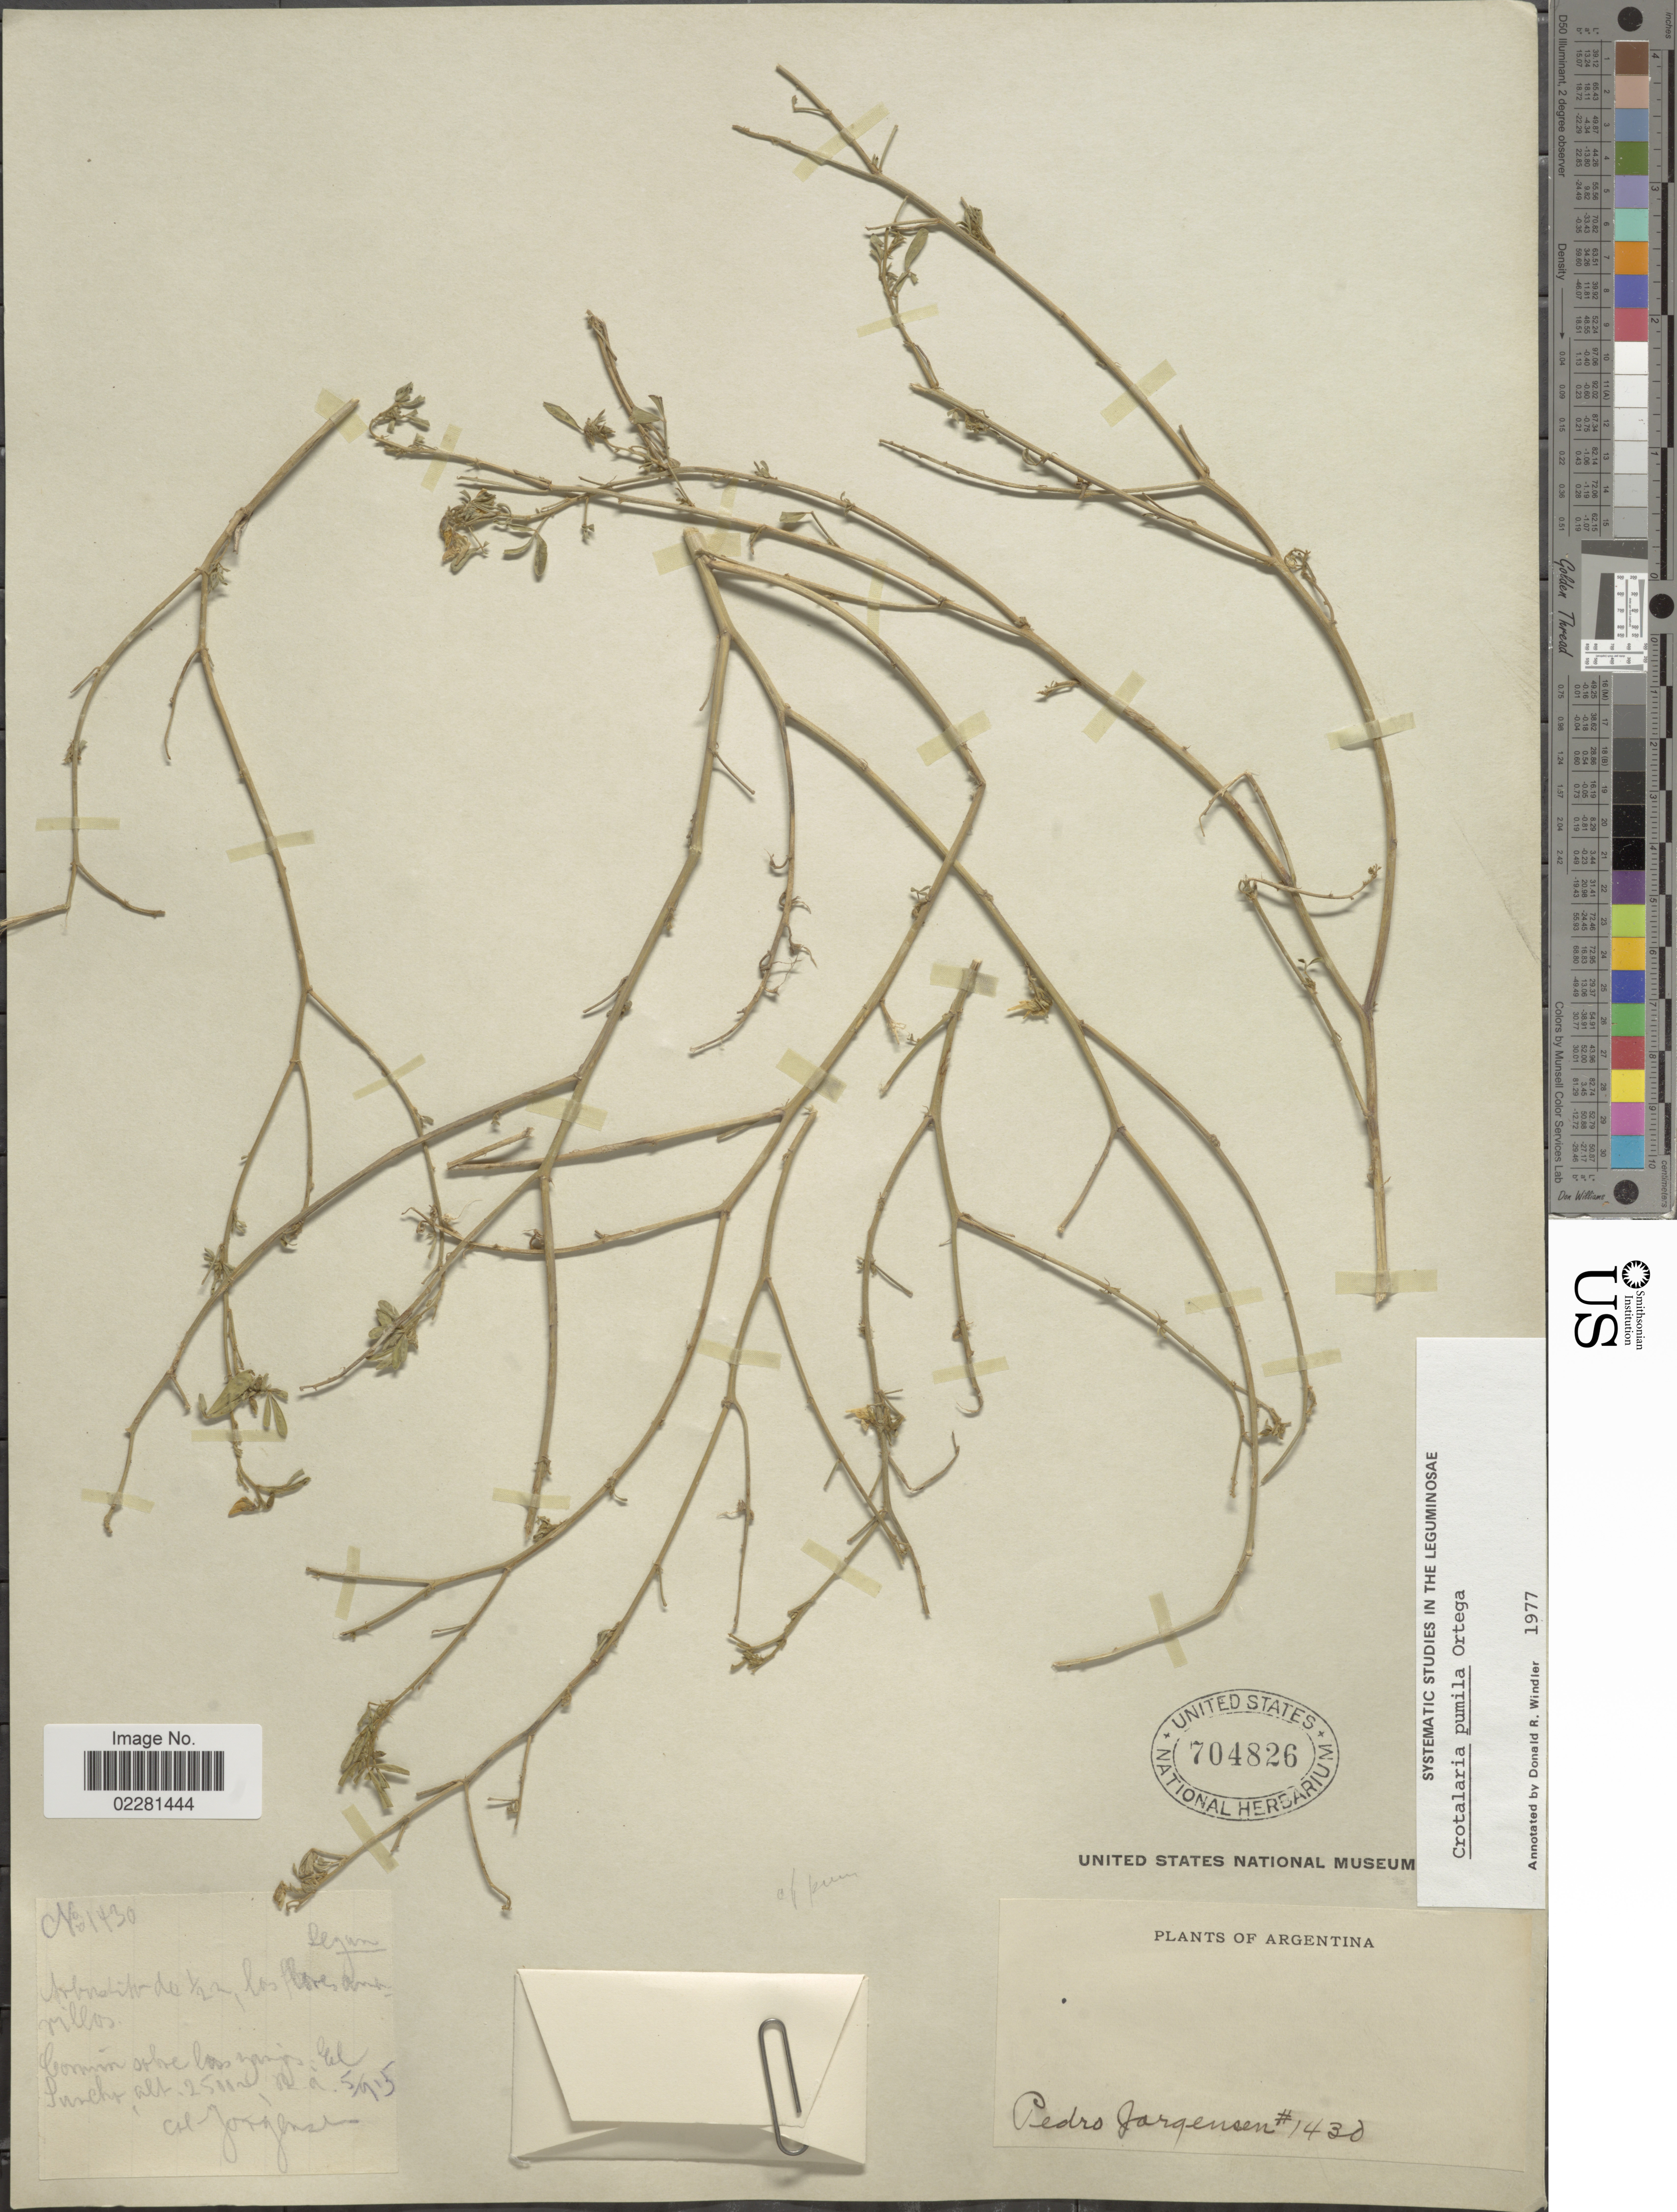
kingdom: Plantae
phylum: Tracheophyta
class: Magnoliopsida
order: Fabales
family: Fabaceae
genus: Crotalaria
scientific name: Crotalaria pumila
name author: Ortega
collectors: P. Jörgensen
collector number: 1430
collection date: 1915-05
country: Argentina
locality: El Suncho.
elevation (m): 2500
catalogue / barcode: US 704826